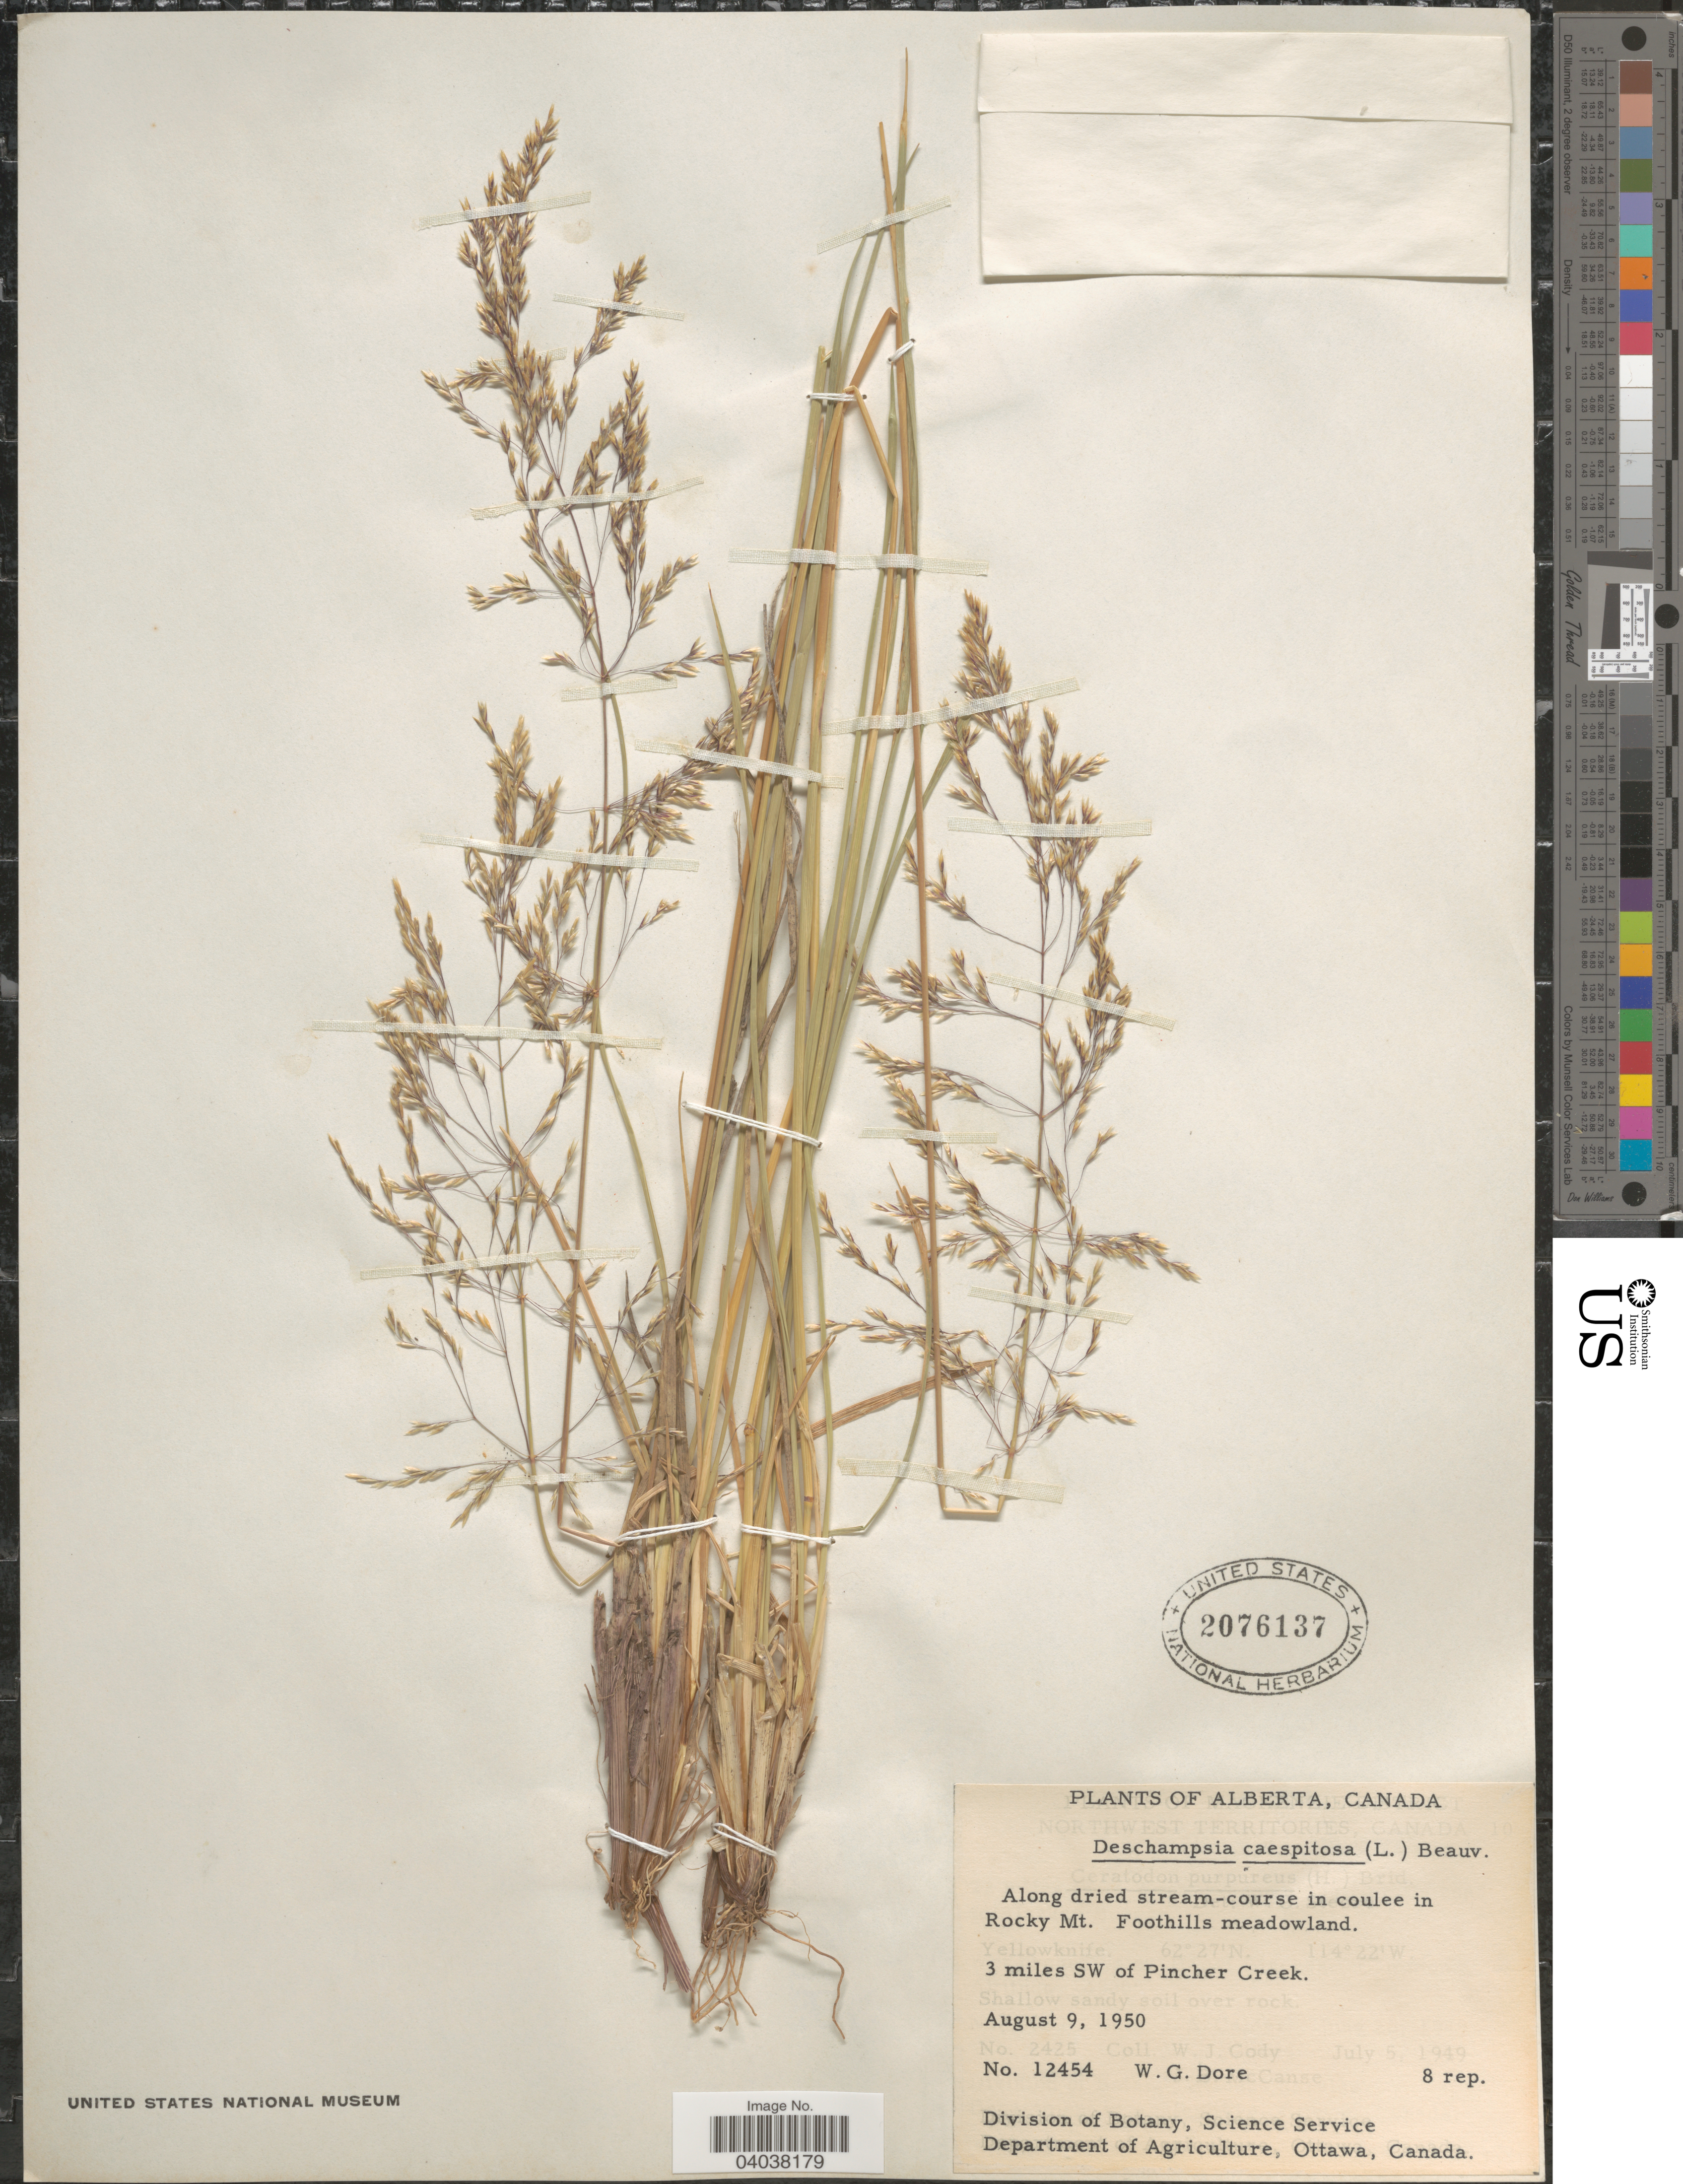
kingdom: Plantae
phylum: Tracheophyta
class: Liliopsida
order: Poales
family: Poaceae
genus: Deschampsia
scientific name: Deschampsia cespitosa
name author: (L.) P. Beauv.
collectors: W. Dore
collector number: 12454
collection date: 1950-08-09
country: Canada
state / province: Alberta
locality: In coulee in Rocky Mt. Foothills meadowland. 3 miles SW of Pincher Creek.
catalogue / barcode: US 2076137